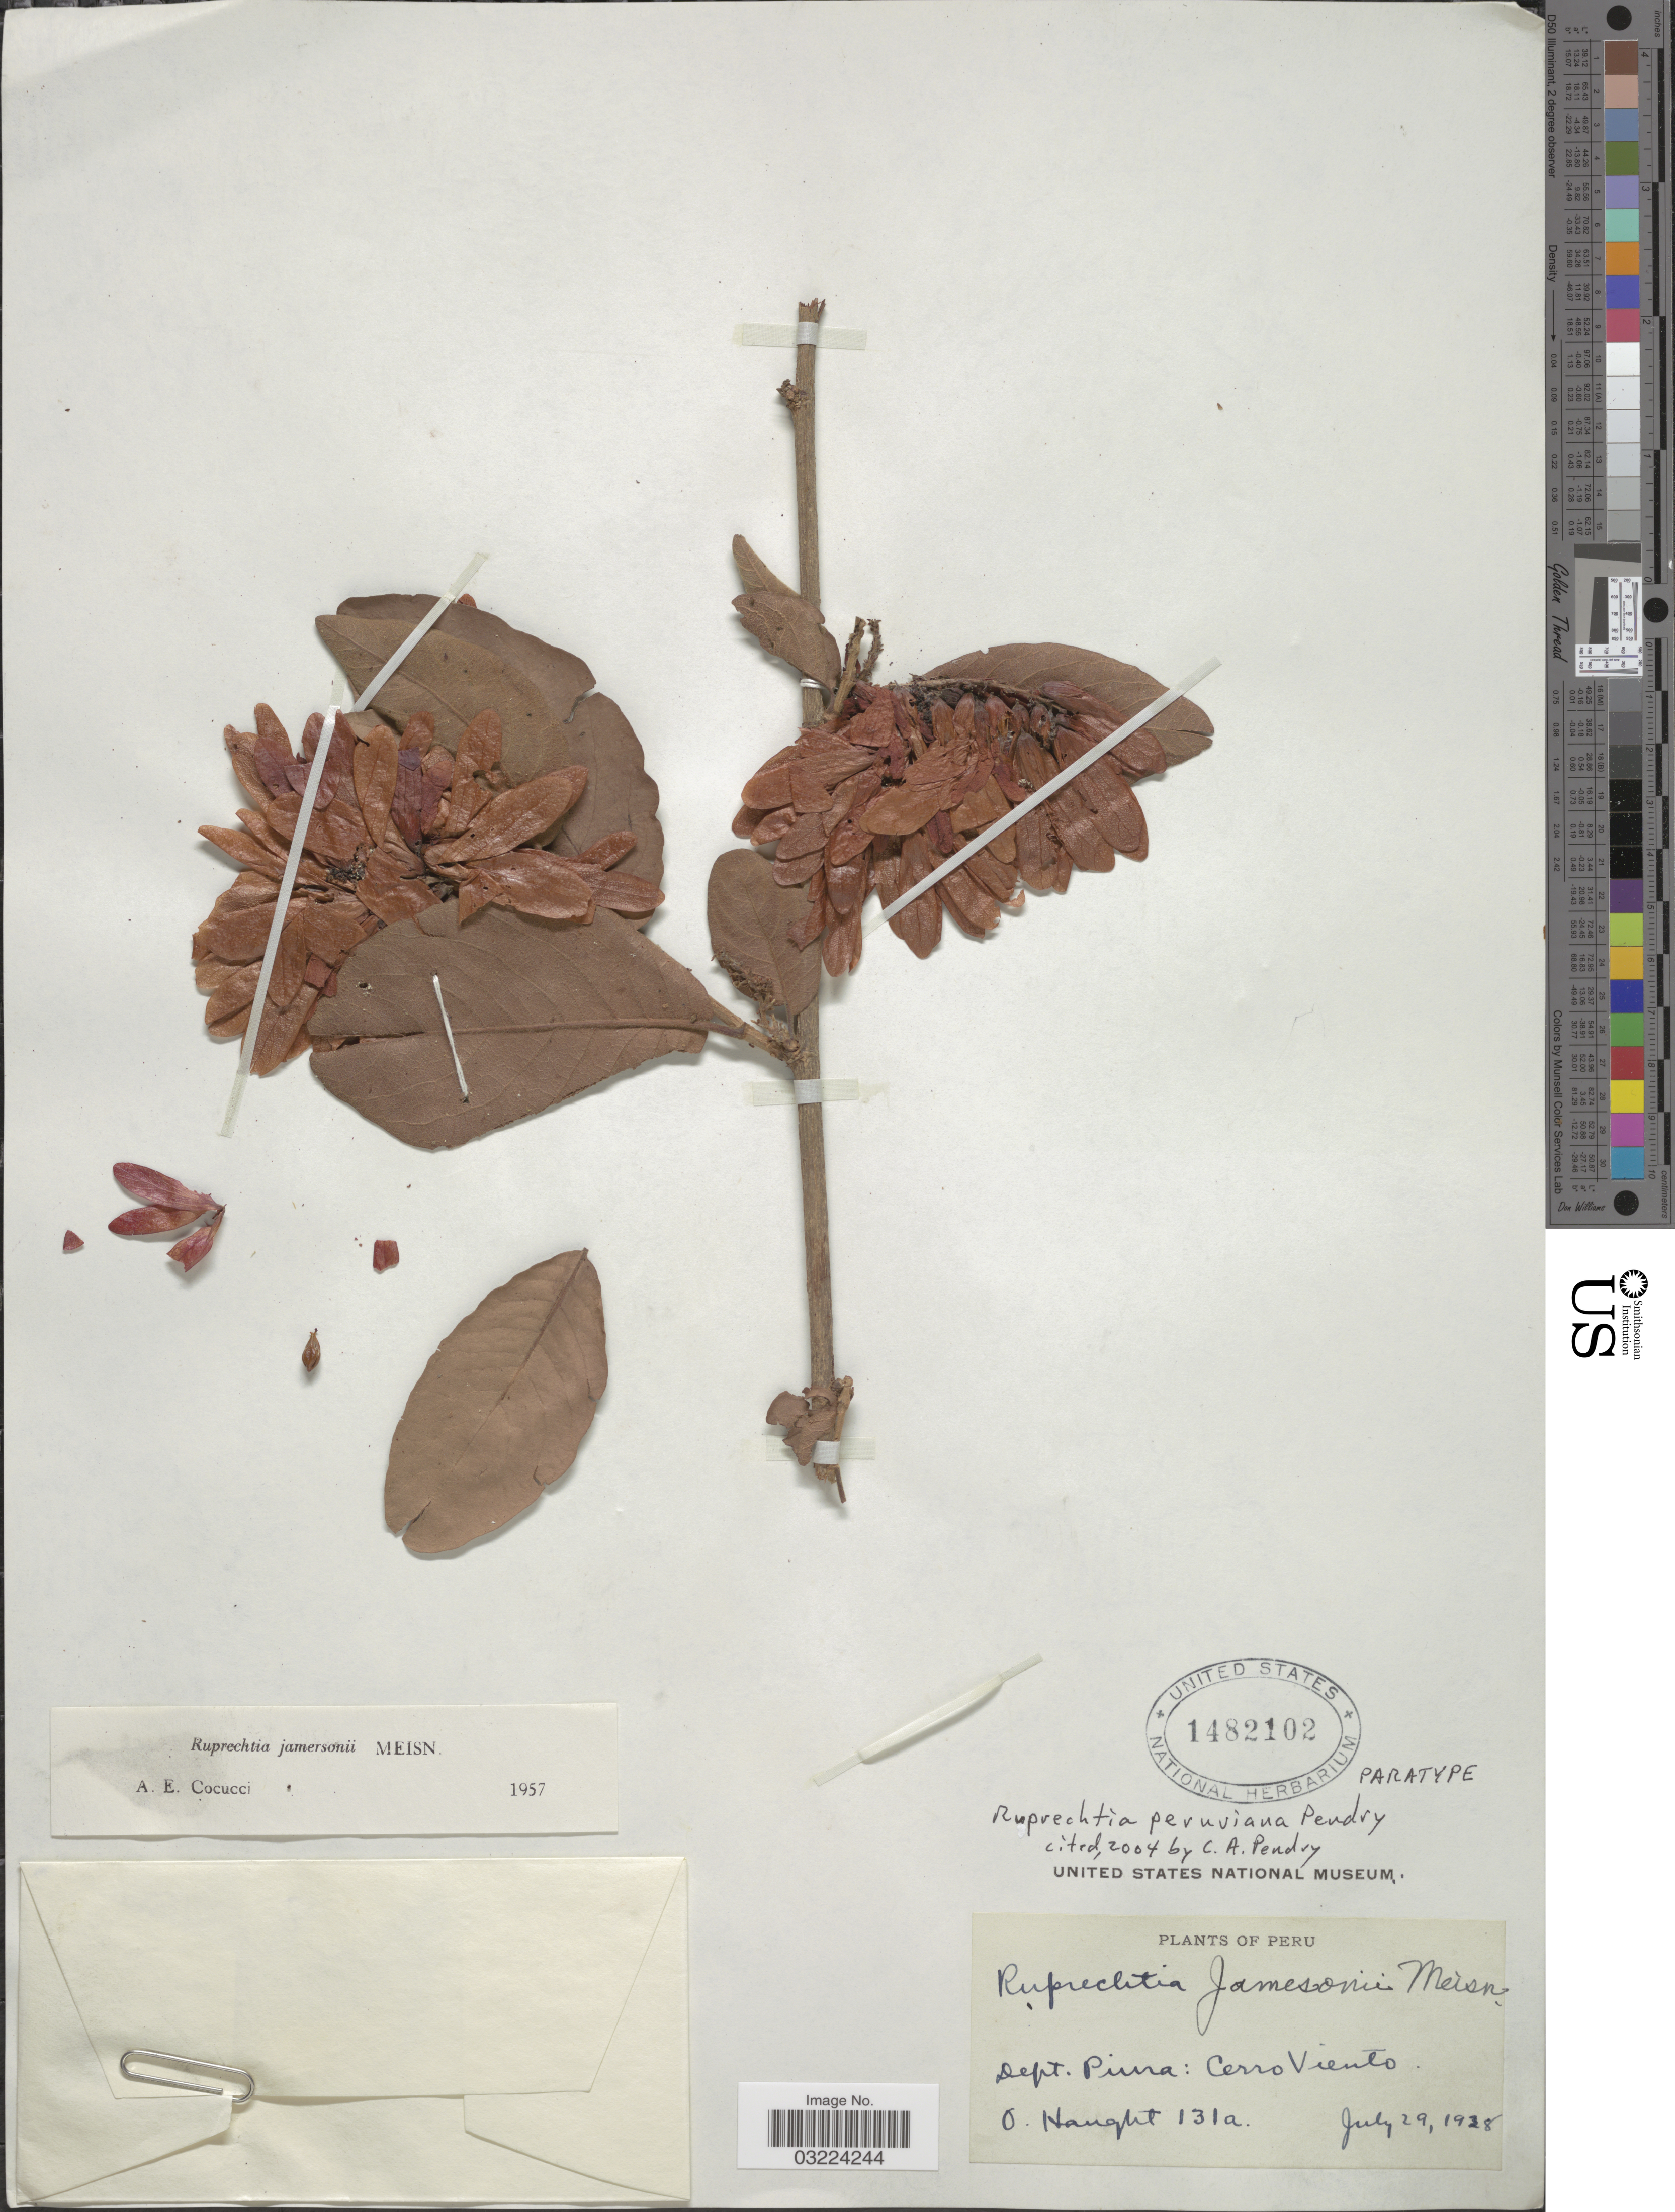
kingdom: Plantae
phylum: Tracheophyta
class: Magnoliopsida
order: Caryophyllales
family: Polygonaceae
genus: Ruprechtia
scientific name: Ruprechtia peruviana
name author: Pendry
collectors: O. Haught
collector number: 131a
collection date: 1928-07-29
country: Peru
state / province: Piura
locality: Dept. Piura: Cerro Viento.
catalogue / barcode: US 1482102